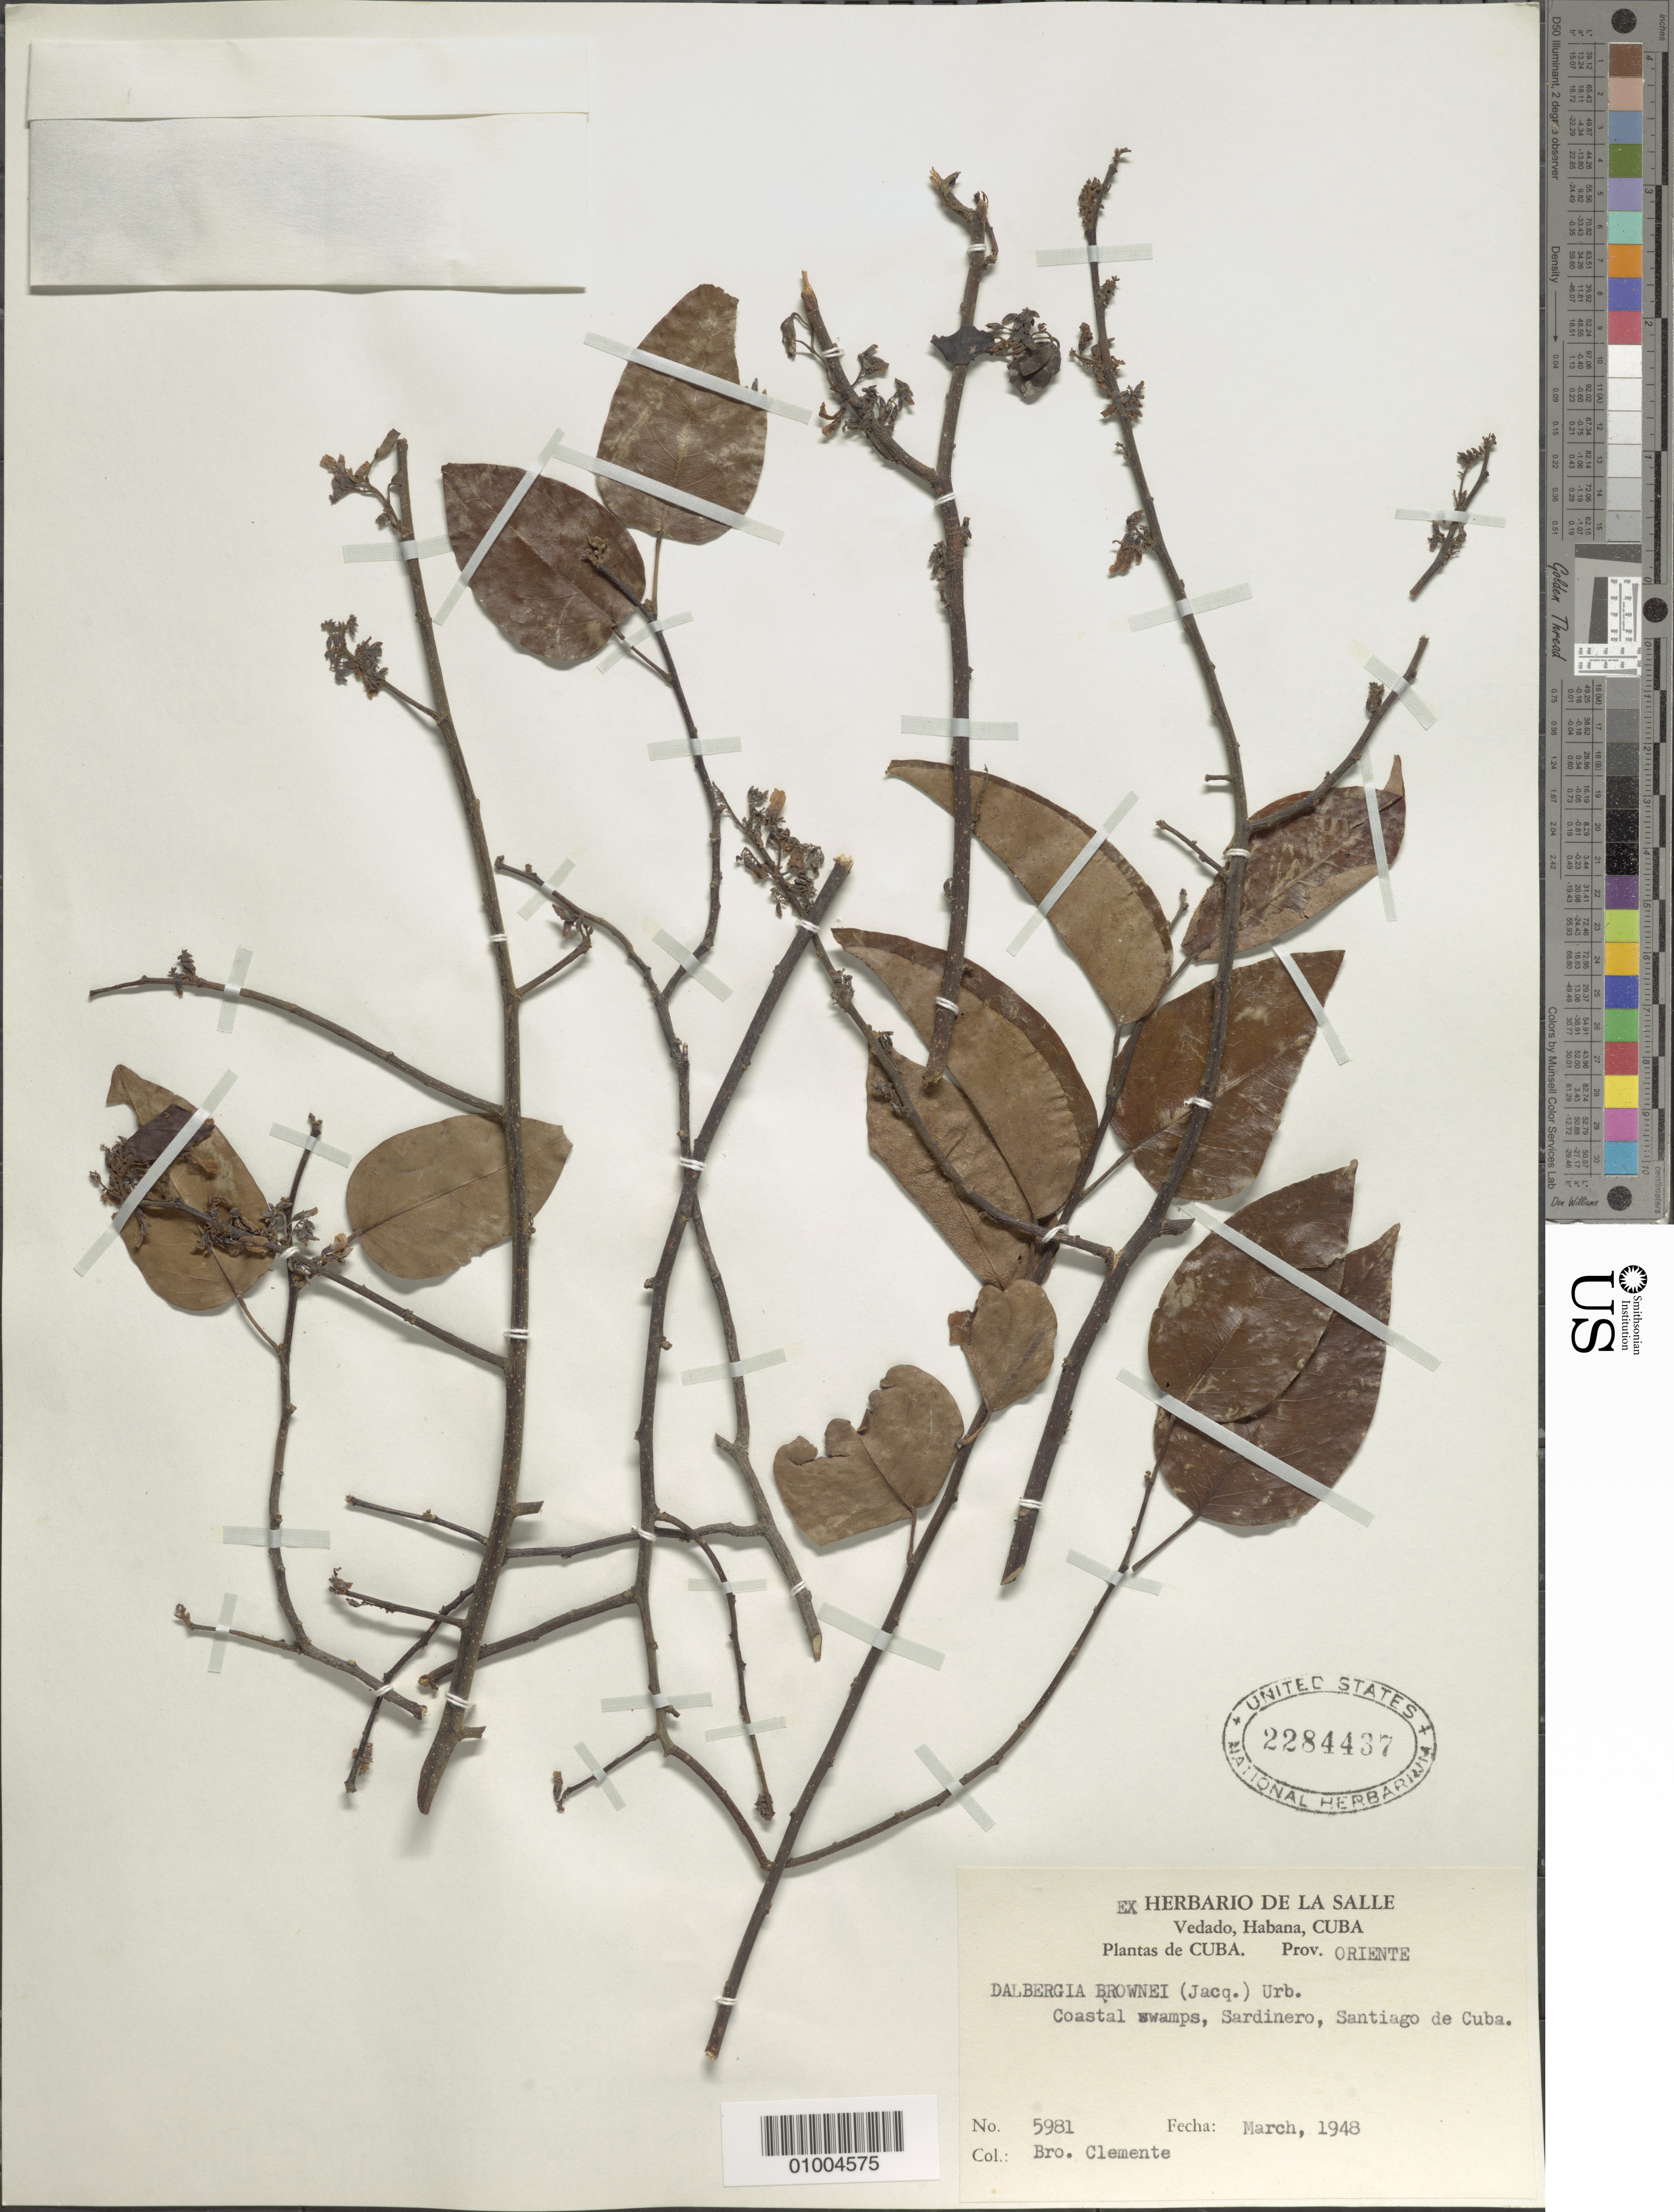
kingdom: Plantae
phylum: Tracheophyta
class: Magnoliopsida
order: Fabales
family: Fabaceae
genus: Dalbergia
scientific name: Dalbergia brownei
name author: (Jacq.) Schinz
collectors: Bro. Clemente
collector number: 5981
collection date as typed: Mar 1948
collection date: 1948-03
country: Cuba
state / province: Santiago de Cuba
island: Cuba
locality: Coastal swamps, Sardinearo, Santiago de Cuba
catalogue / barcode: US 2284437